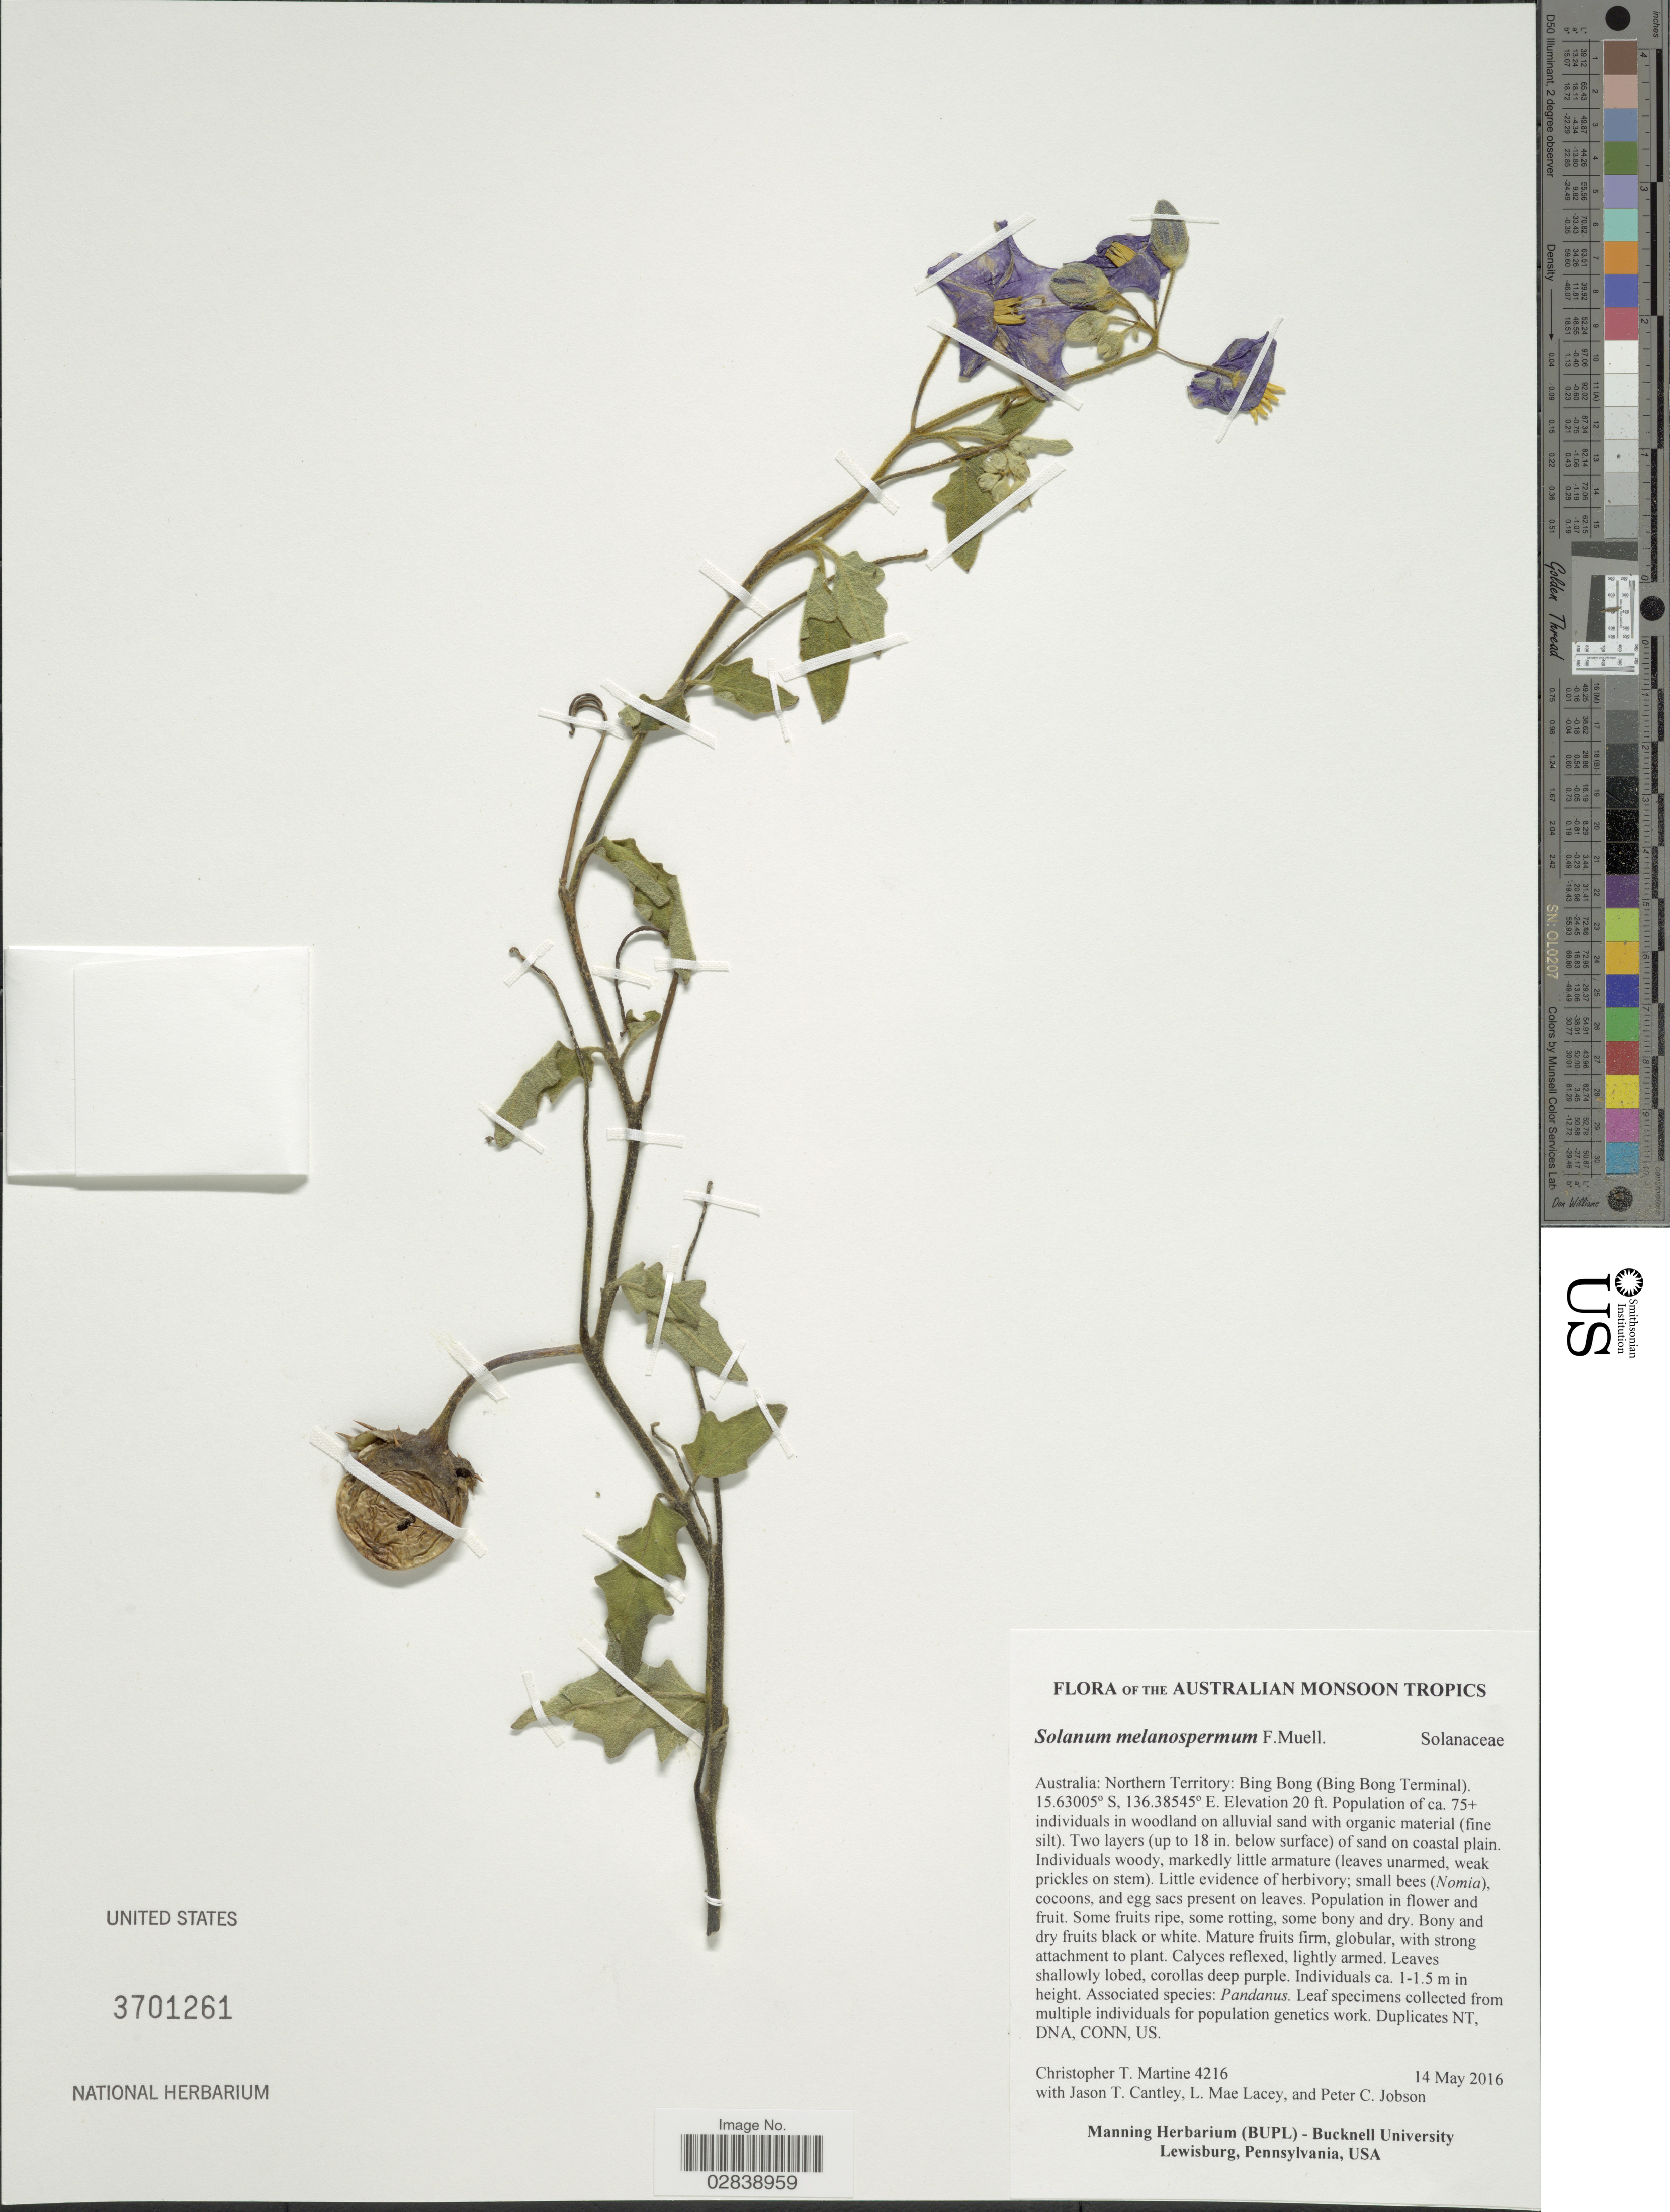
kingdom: Plantae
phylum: Tracheophyta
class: Magnoliopsida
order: Solanales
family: Solanaceae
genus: Solanum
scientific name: Solanum melanospermum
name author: F. Muell.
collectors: C. Martine, J. Cantley, L. Lacey & P. Jobson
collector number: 4216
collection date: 2016-05-14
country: Australia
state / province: Northern Territory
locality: Bing Bong (Bing Bong Terminal)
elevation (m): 6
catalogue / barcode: US 3701261